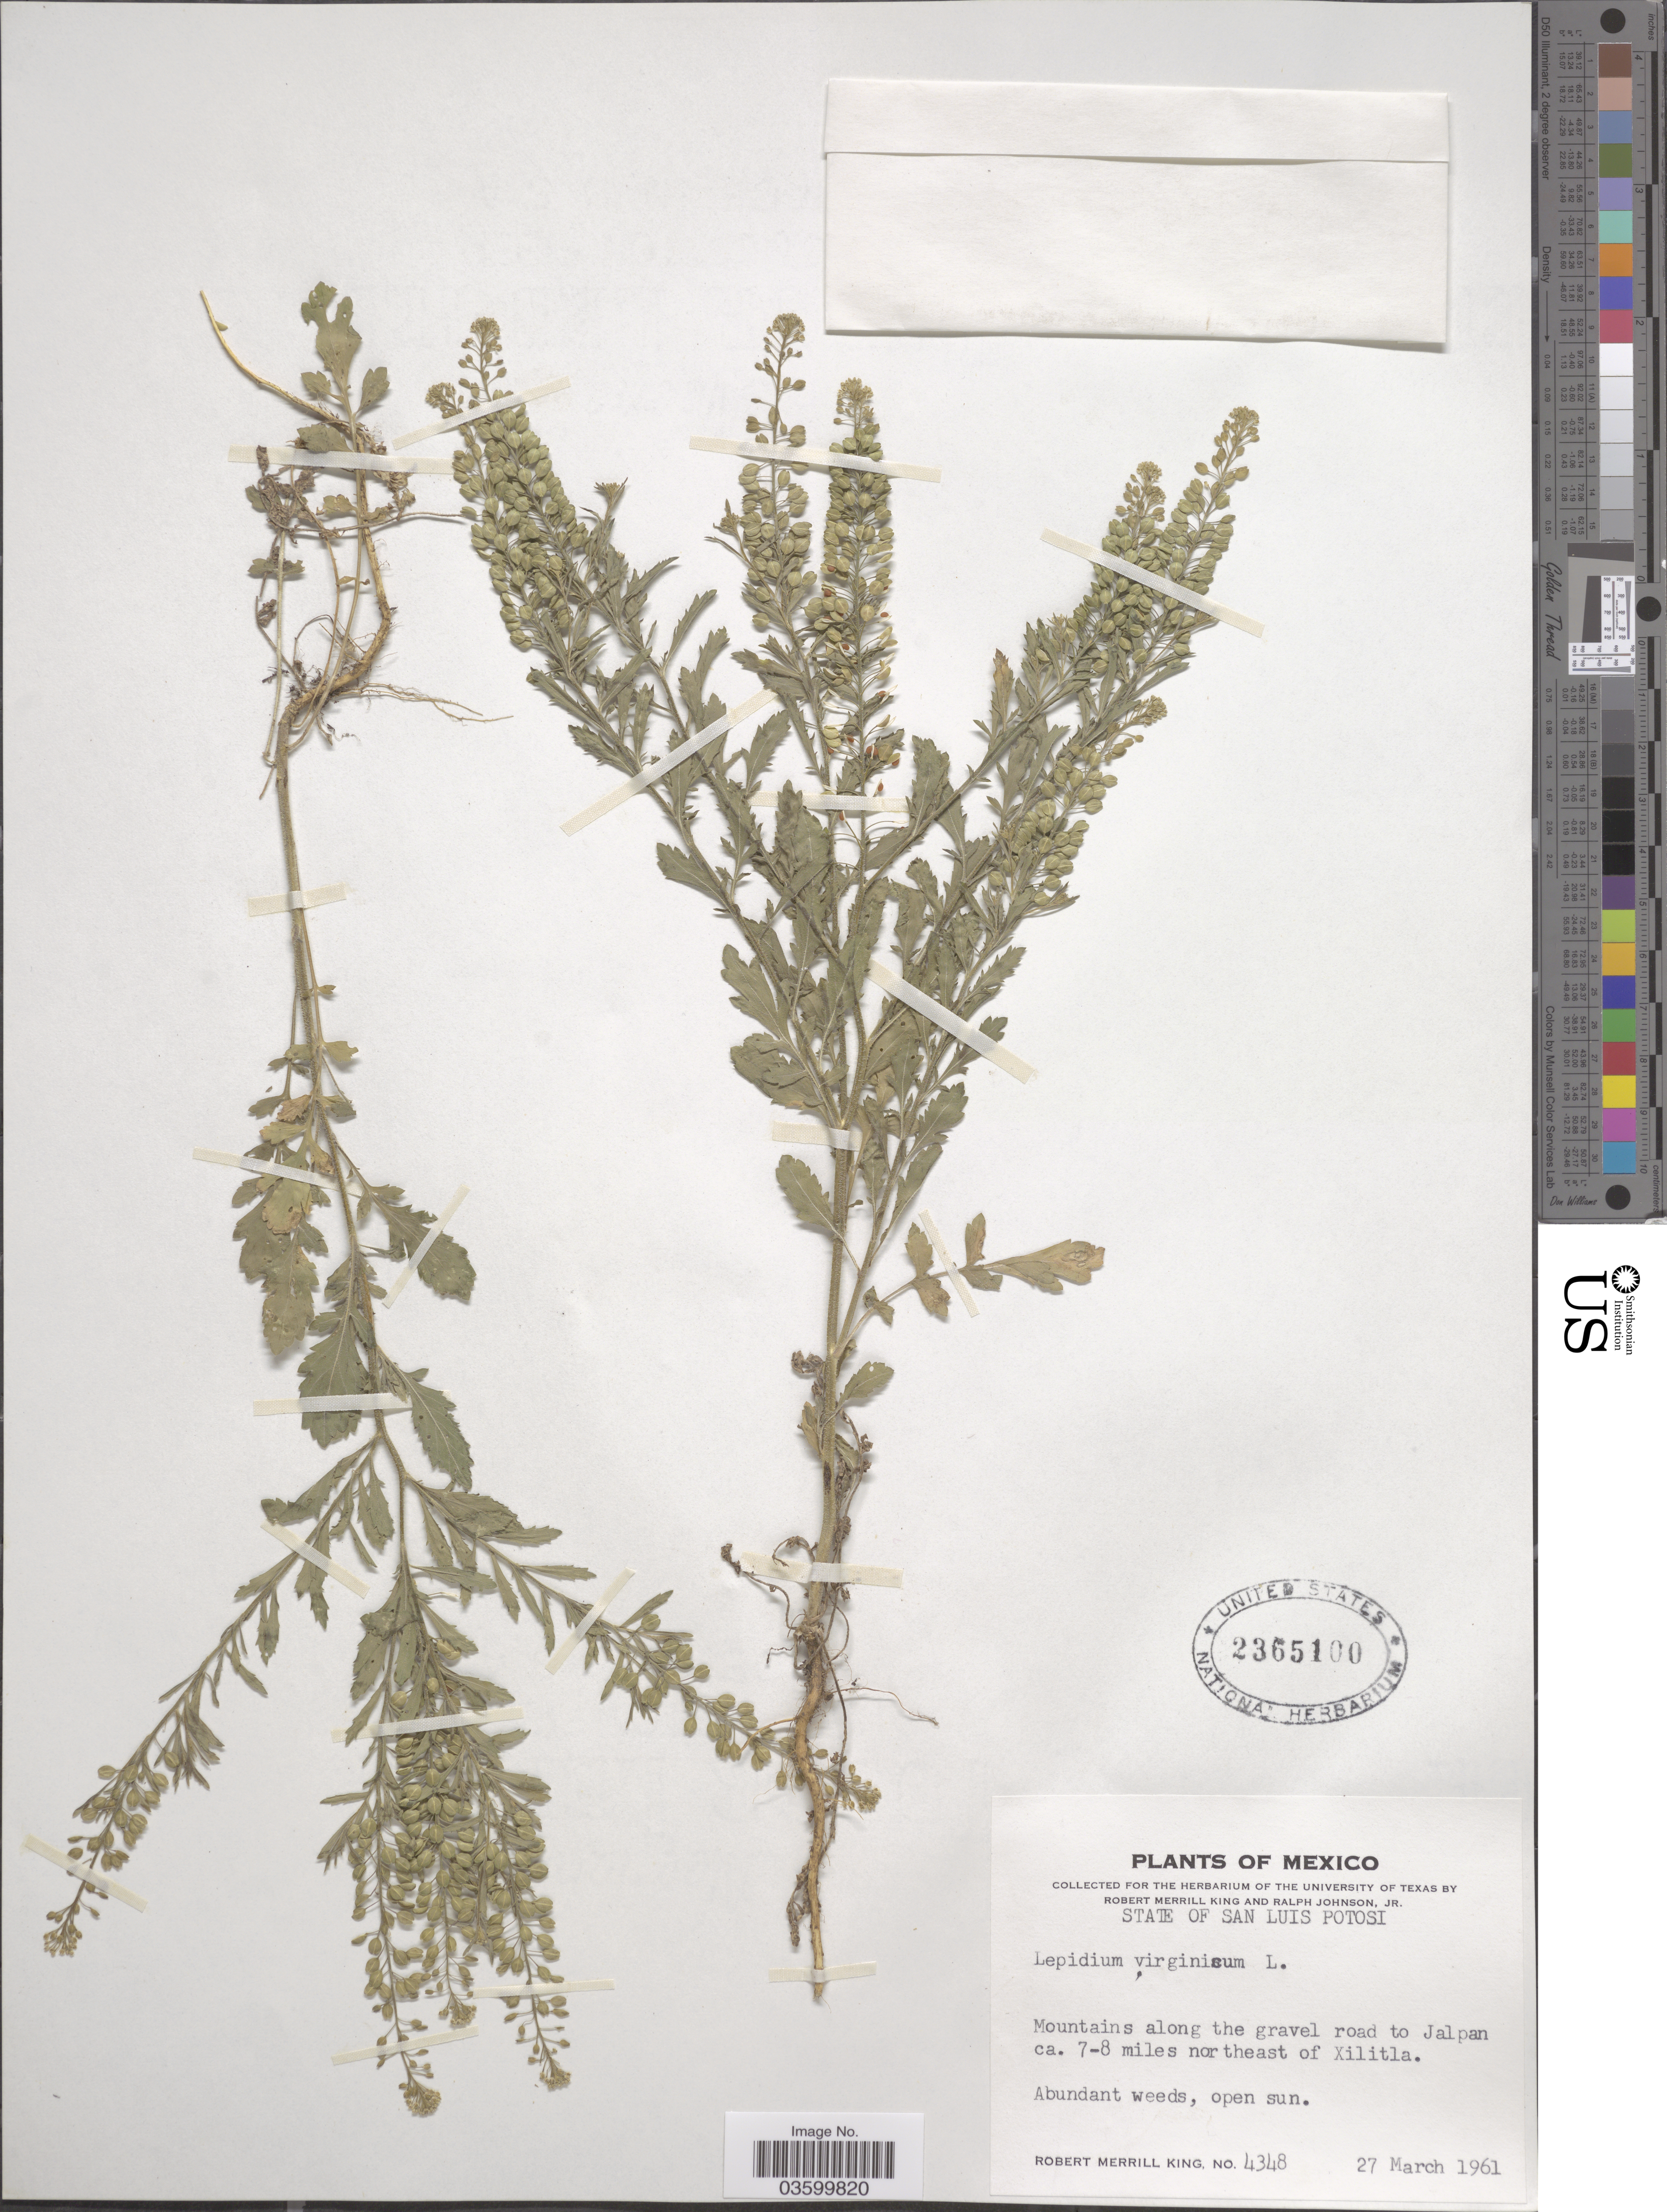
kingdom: Plantae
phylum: Tracheophyta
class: Magnoliopsida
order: Brassicales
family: Brassicaceae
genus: Lepidium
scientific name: Lepidium virginicum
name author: L.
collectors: R. M. King & R. Johnson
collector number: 4348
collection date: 1961-03-27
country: Mexico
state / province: San Luis Potosí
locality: Mountains along the gravel road to Jalpan ca. 7-8 miles northeast of Xilitla.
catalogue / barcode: US 2365100